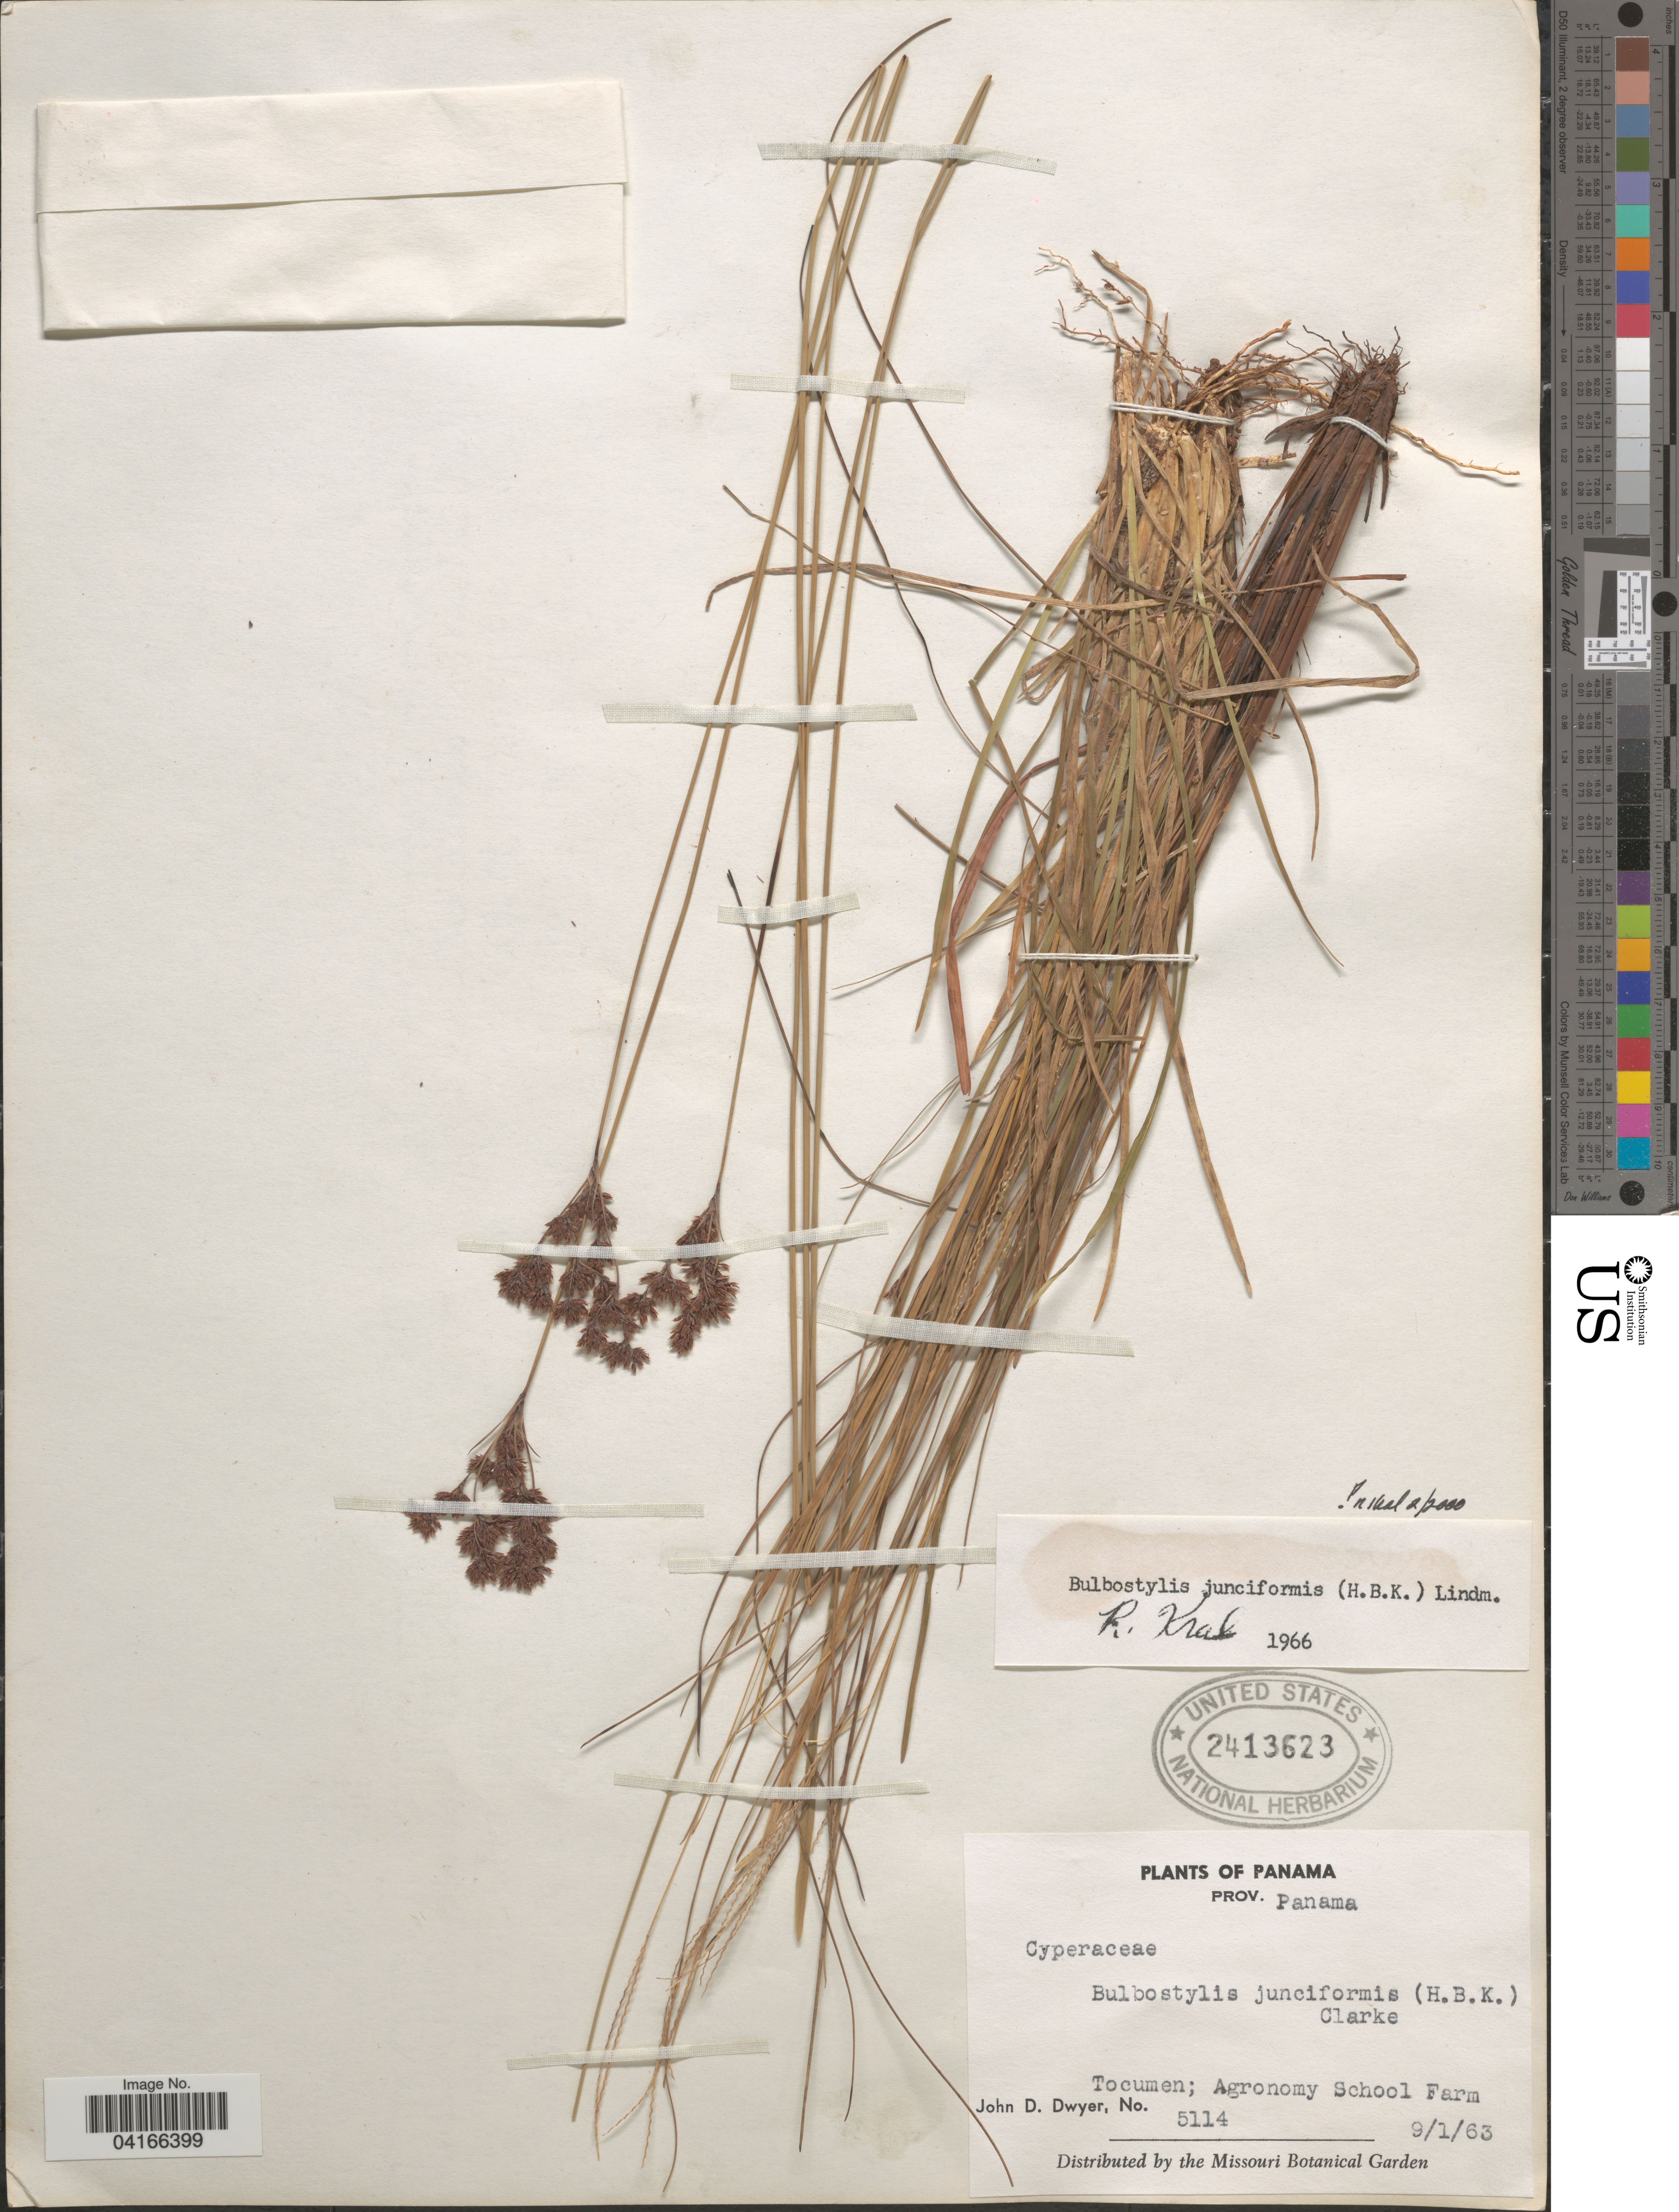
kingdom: Plantae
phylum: Tracheophyta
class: Liliopsida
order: Poales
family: Cyperaceae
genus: Bulbostylis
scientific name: Bulbostylis junciformis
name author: (Kunth) C.B. Clarke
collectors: J. D. Dwyer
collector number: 5114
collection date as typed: Transcribed d/m/y: 9/1/63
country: Panama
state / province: Panamá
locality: Tocumen; Agronomy School Farm.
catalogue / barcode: US 2413623